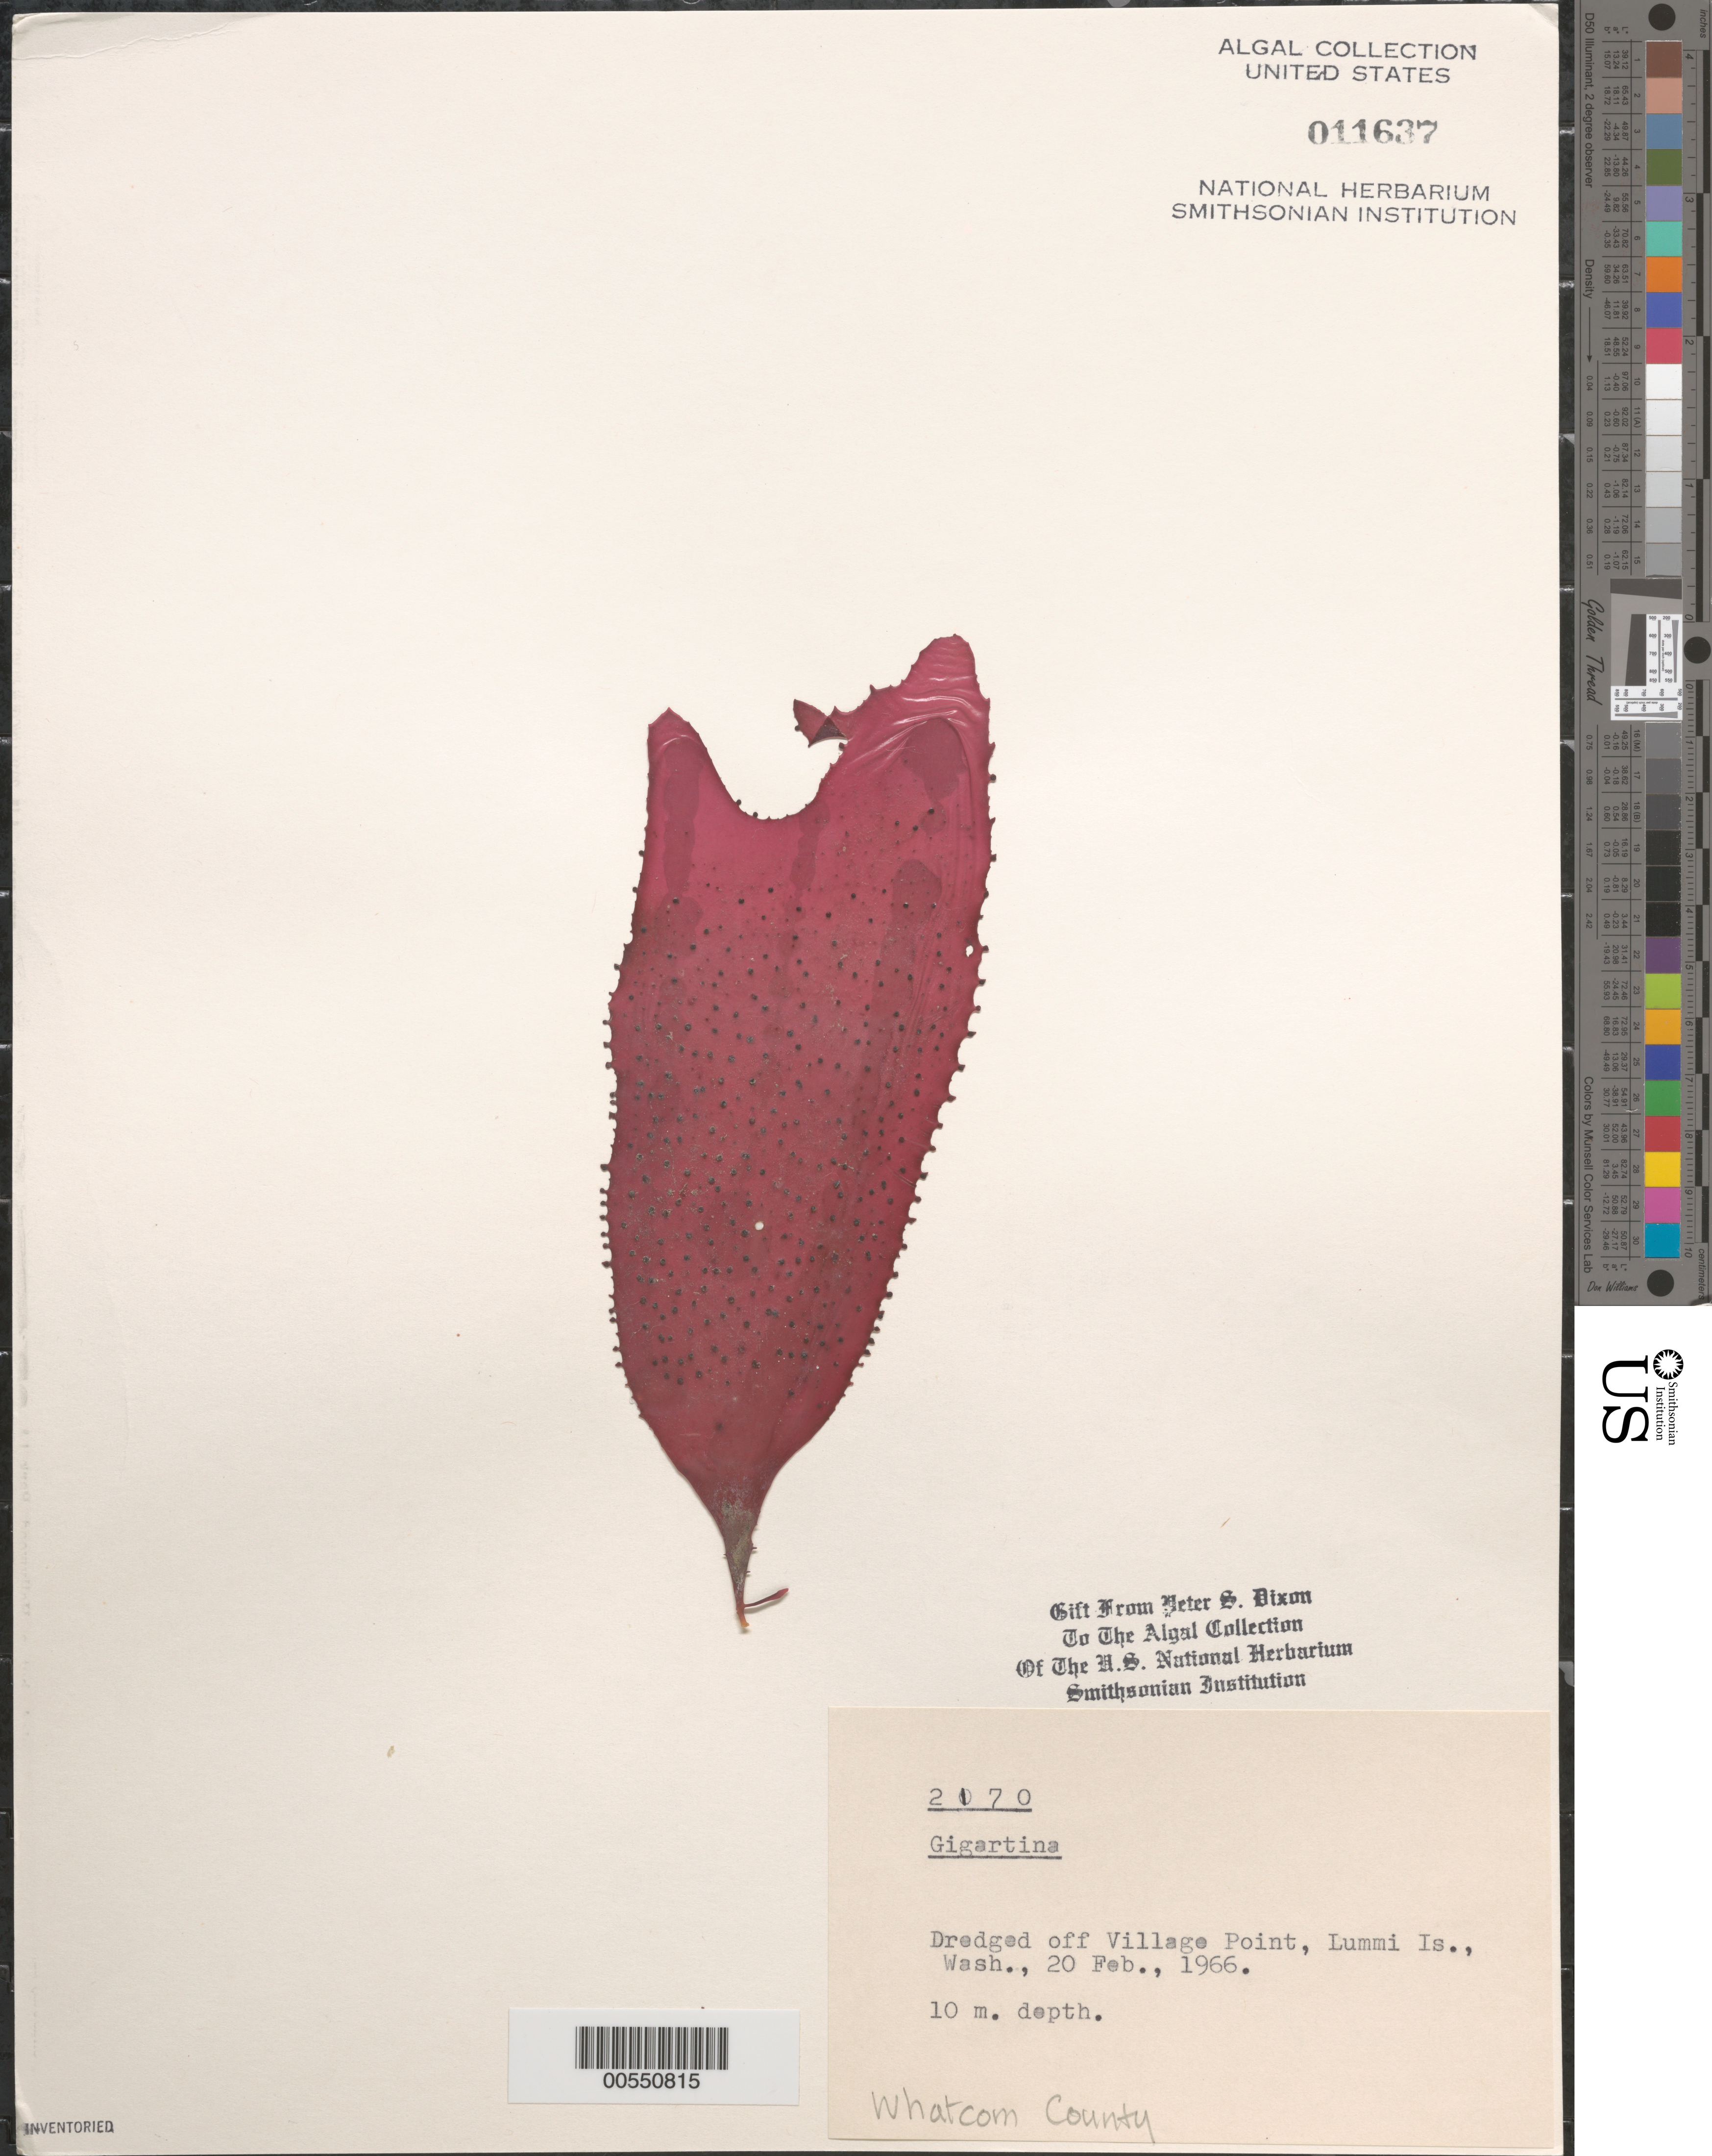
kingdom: Plantae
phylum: Rhodophyta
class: Florideophyceae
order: Gigartinales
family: Gigartinaceae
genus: Gigartina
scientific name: Gigartina sp.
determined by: Dixon, P. S.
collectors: P. S. Dixon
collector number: PSD 2170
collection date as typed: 20 Feb 1966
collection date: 1966-02-20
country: United States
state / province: Washington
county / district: Whatcom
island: Lummi Island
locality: Off Village Point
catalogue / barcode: US 11637